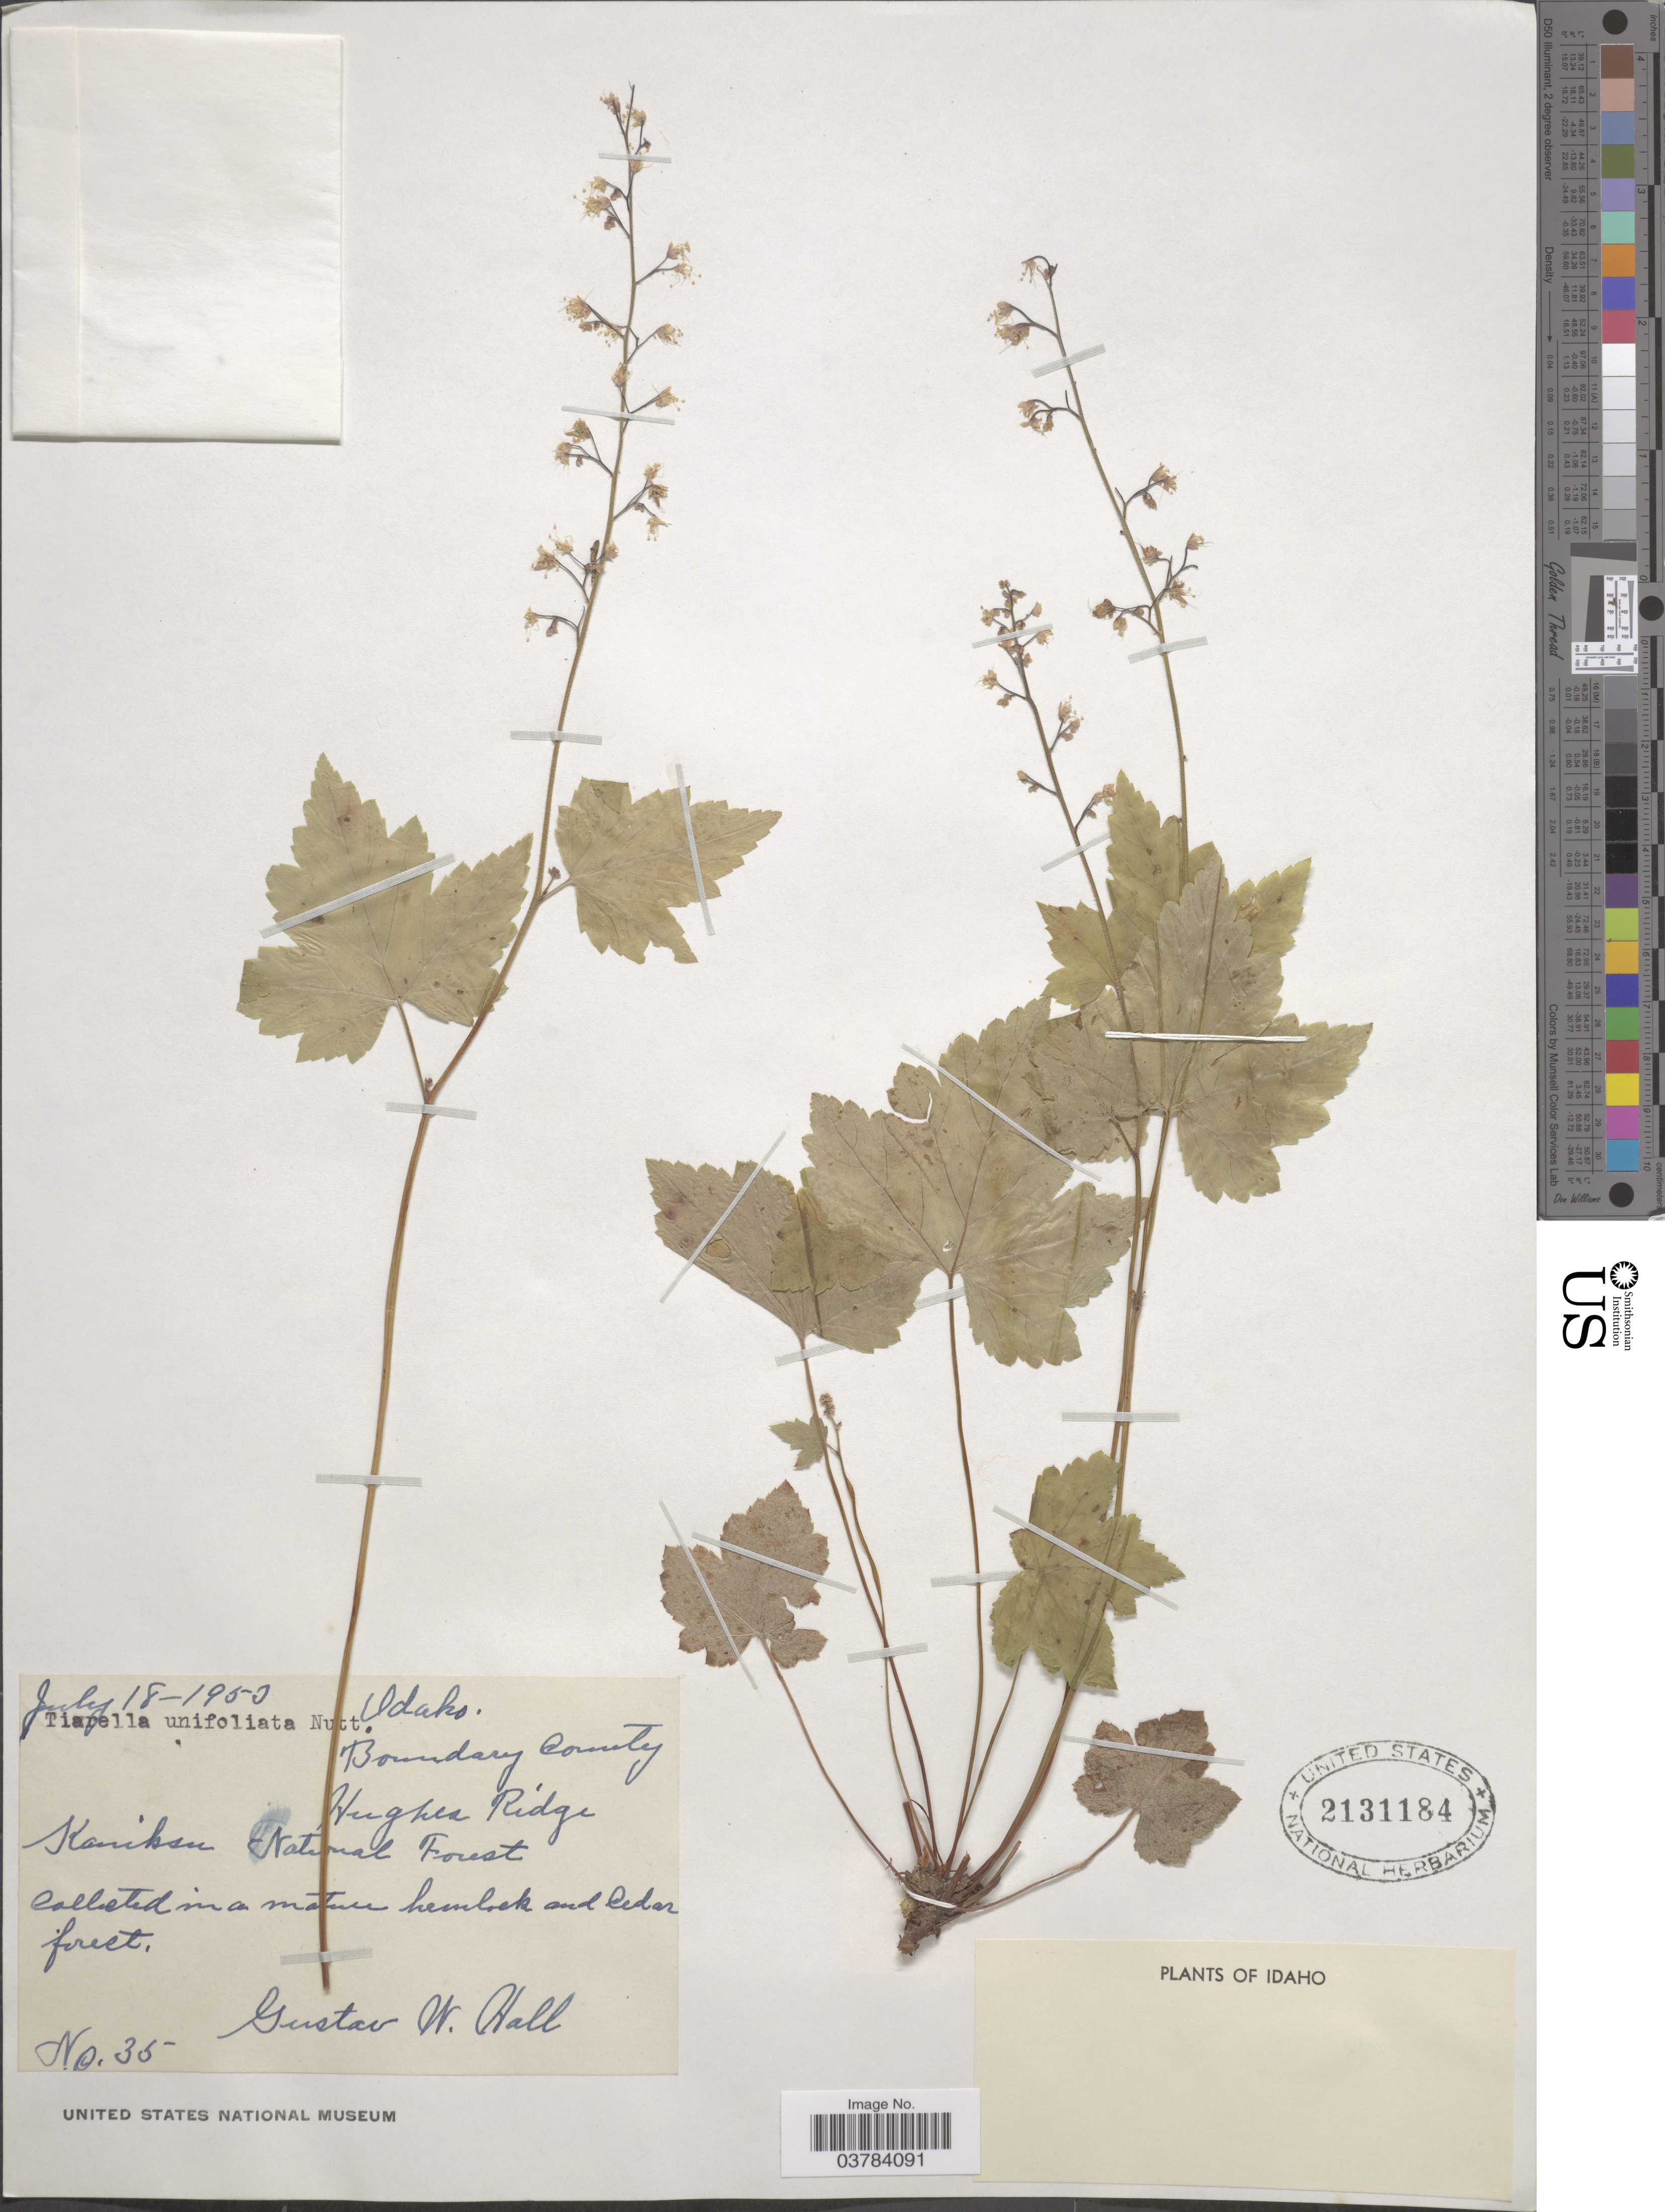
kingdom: Plantae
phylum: Tracheophyta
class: Magnoliopsida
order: Saxifragales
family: Saxifragaceae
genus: Tiarella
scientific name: Tiarella unifoliata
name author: Hook.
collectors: G. Hall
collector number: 35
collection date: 1950-07-18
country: United States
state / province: Idaho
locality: Boundary County. Hughes Ridge. Kaniksu National Forest.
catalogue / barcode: US 2131184